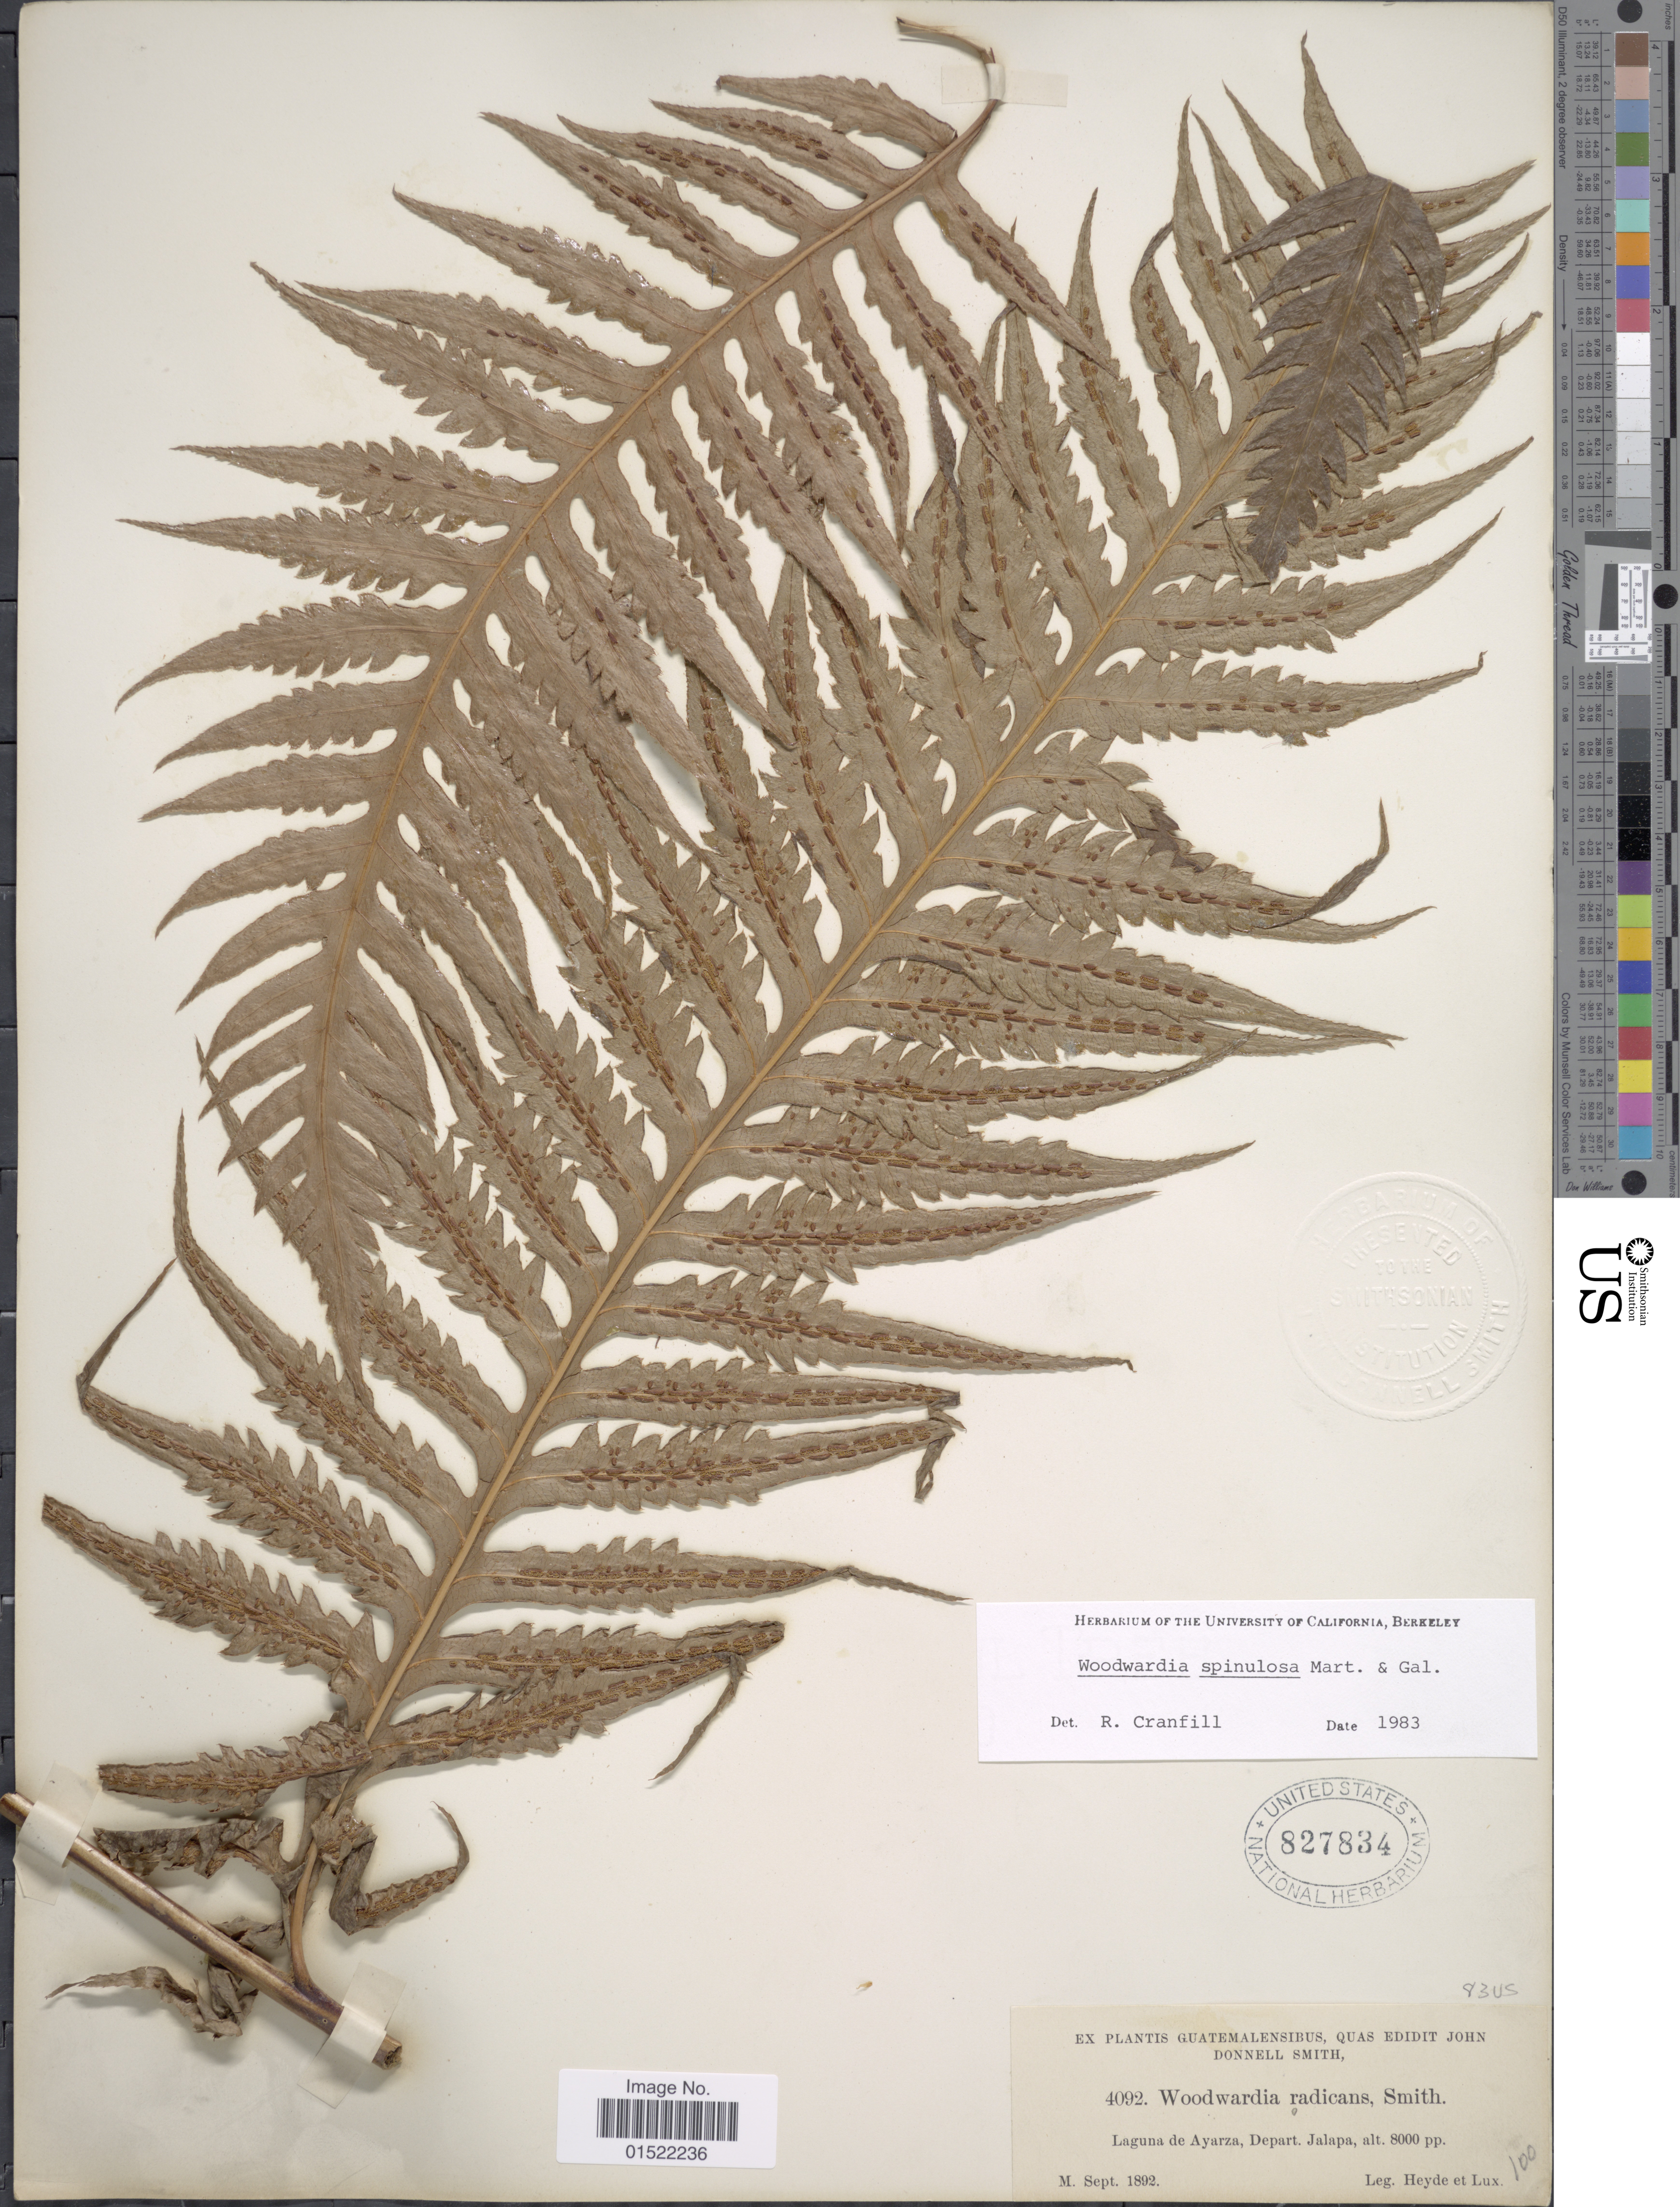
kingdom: Plantae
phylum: Tracheophyta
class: Polypodiopsida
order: Polypodiales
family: Blechnaceae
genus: Woodwardia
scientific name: Woodwardia spinulosa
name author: M. Martens & Galeotti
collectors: Heyde & Lux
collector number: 4092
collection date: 1892-09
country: Guatemala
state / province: Jalapa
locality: Laguna de Ayarza, Depart. Jalapa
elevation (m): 2438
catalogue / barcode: US 827834